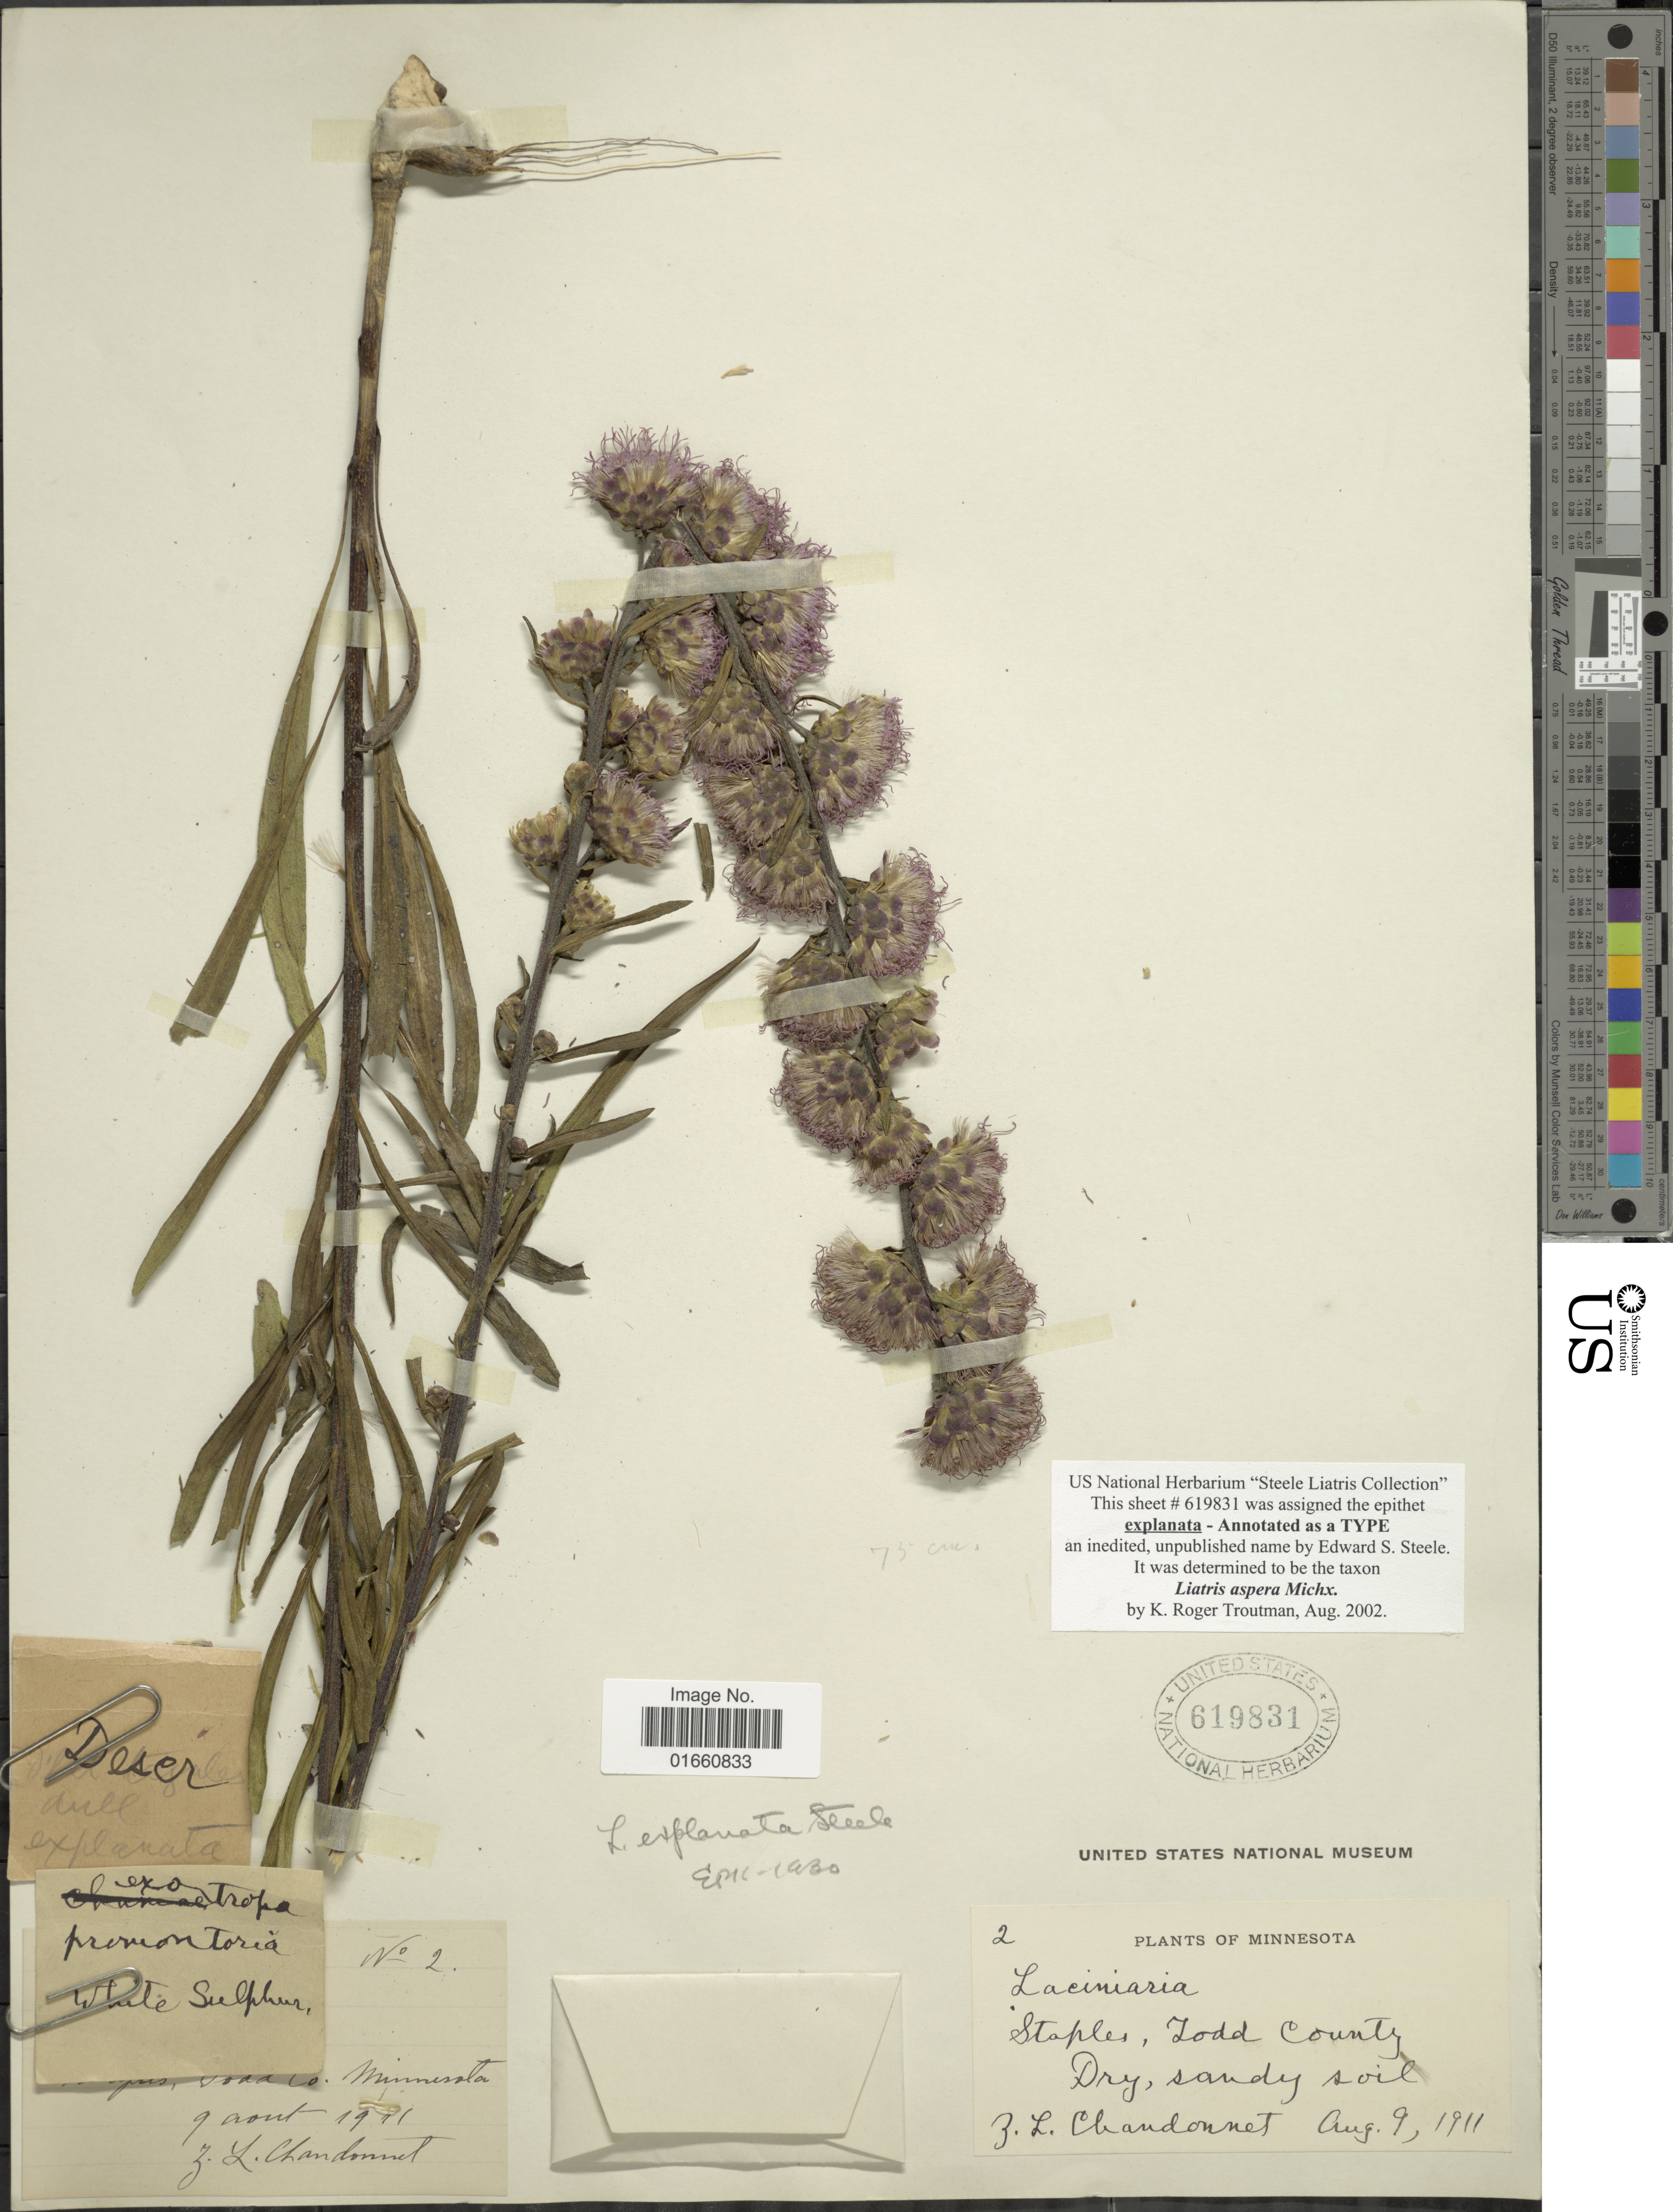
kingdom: Plantae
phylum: Tracheophyta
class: Magnoliopsida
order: Asterales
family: Asteraceae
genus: Liatris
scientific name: Liatris aspera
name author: Michx.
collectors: Z. Chandonnet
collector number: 2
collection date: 1911-08-09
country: United States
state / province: Minnesota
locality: Staples, Todd County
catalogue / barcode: US 619831